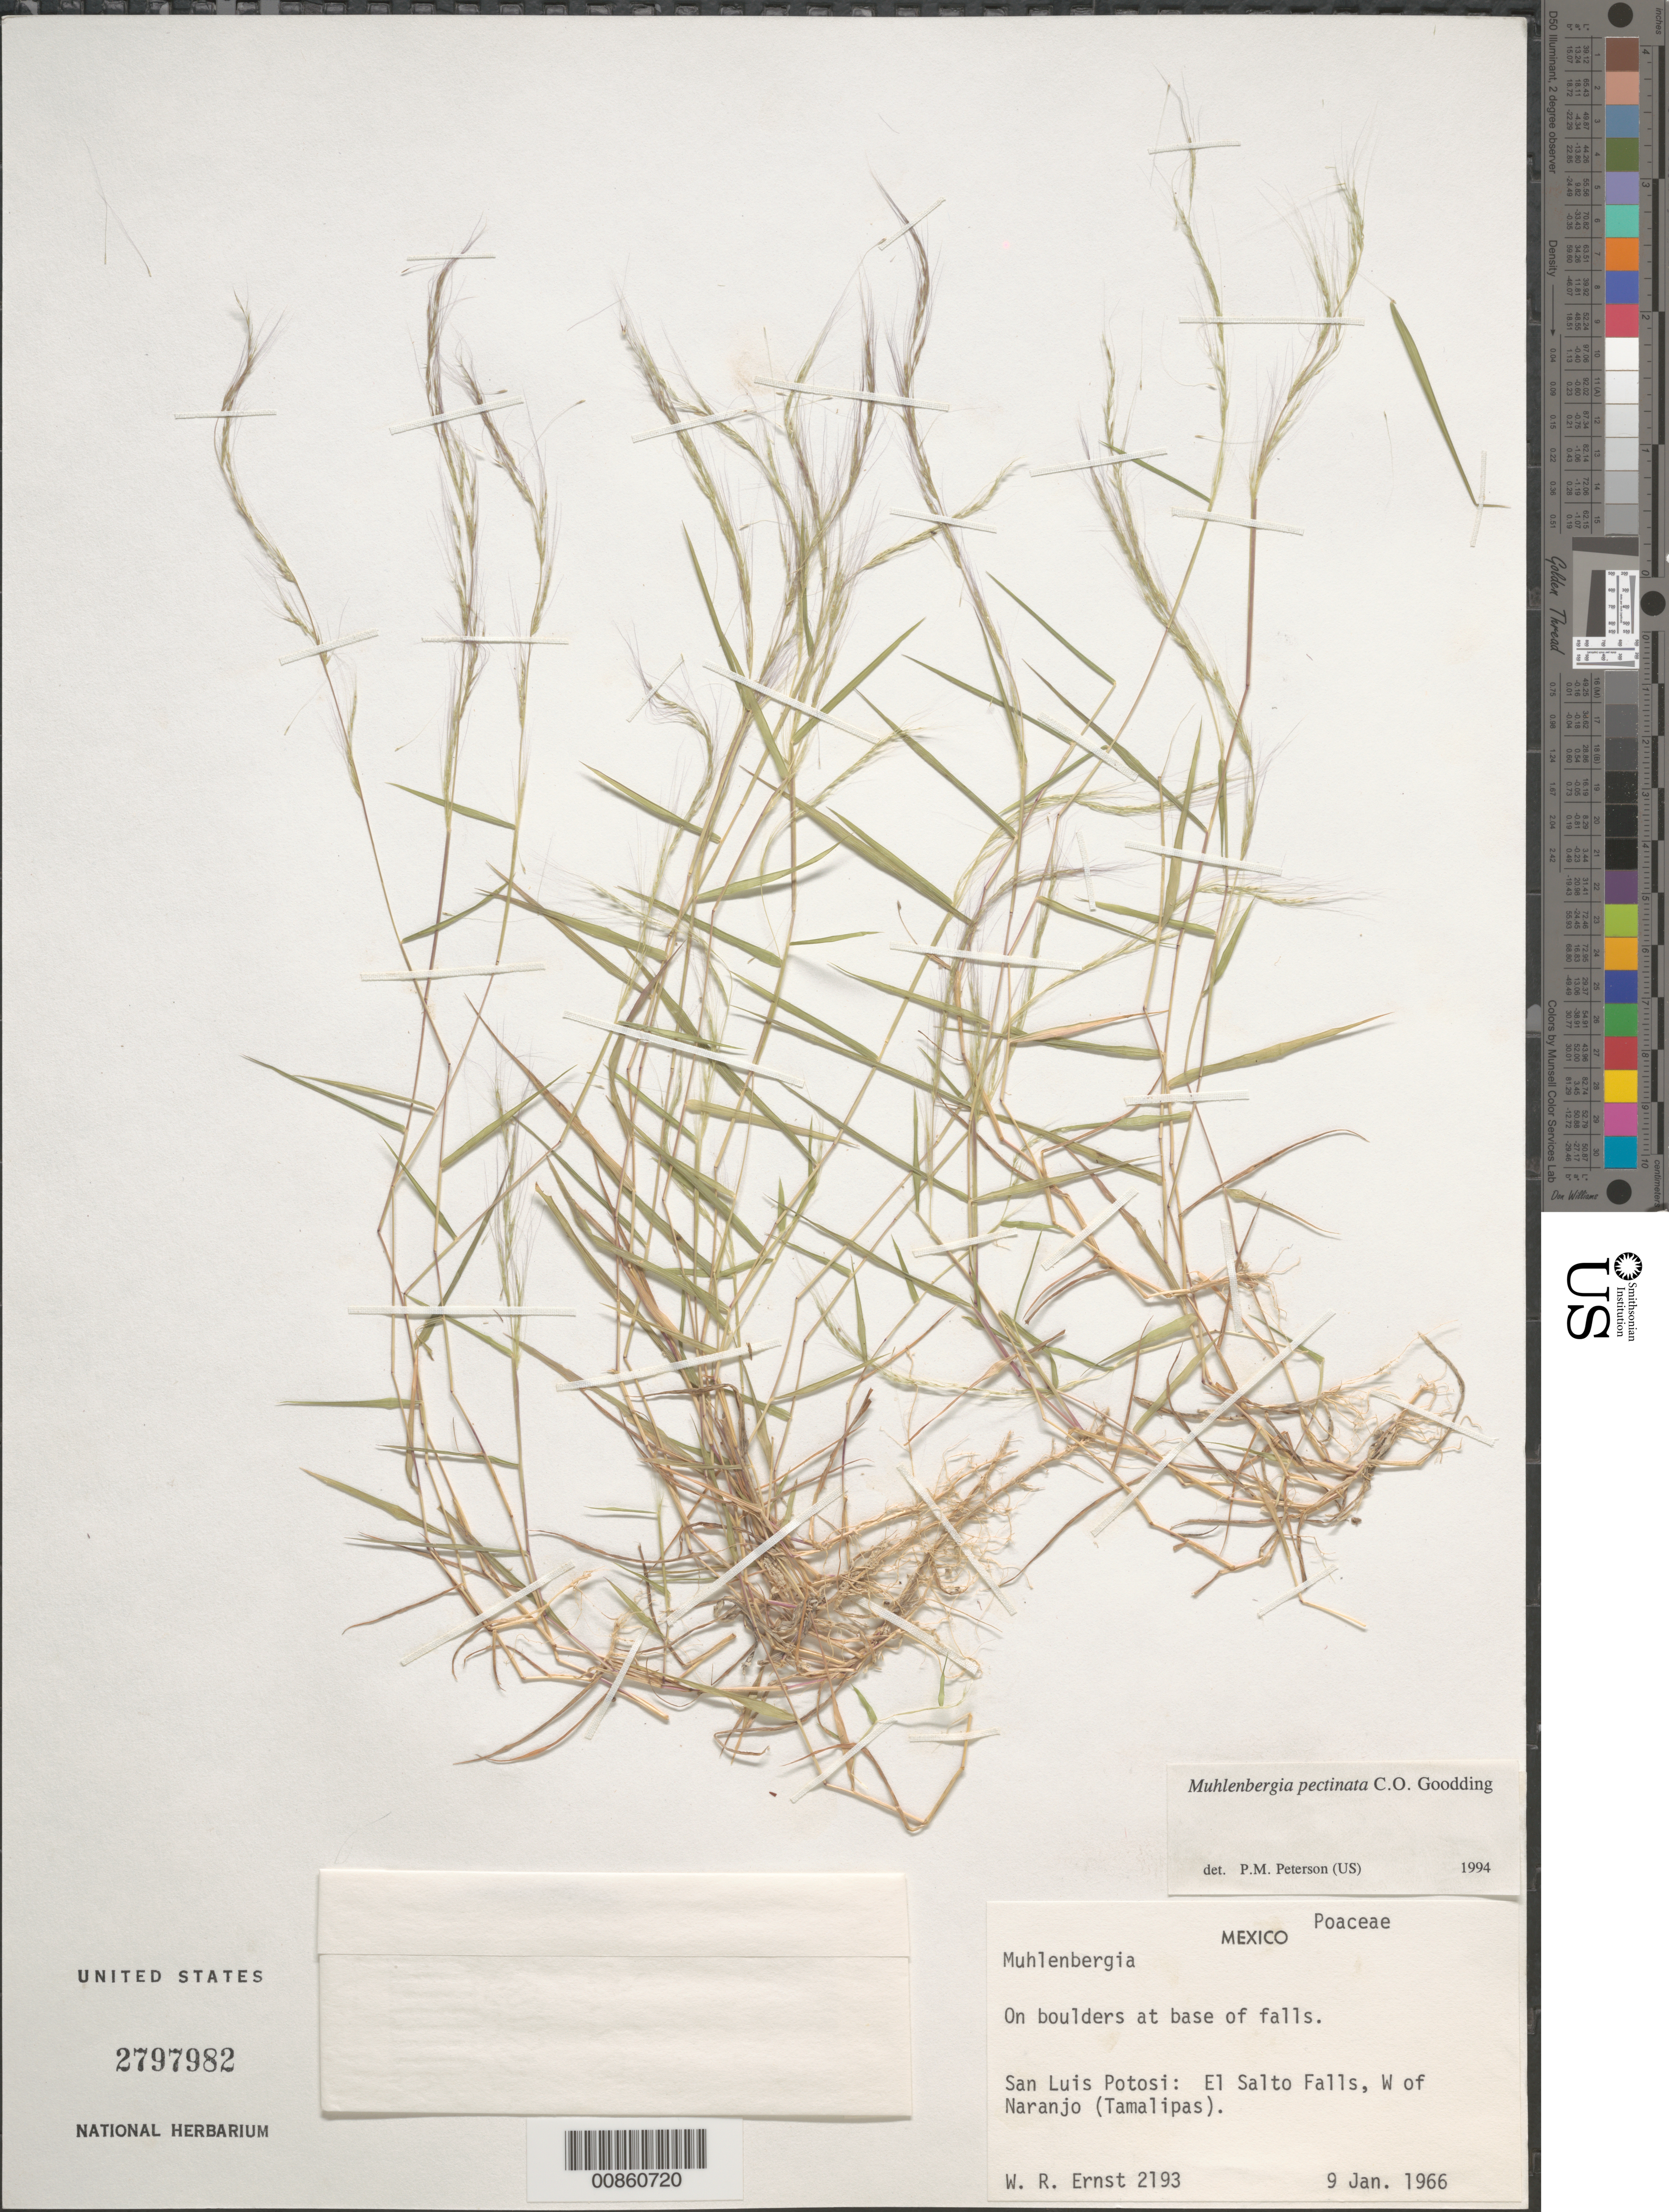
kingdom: Plantae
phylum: Tracheophyta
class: Liliopsida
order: Poales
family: Poaceae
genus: Muhlenbergia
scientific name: Muhlenbergia pectinata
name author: C.O. Goodd.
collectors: W. R. Ernst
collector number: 2193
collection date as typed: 09 Jan 1966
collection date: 1966-01-09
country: Mexico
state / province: San Luis Potosí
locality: El Salto Falls, W of Naranjo, Tams., S.L.P.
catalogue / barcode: US 2797982